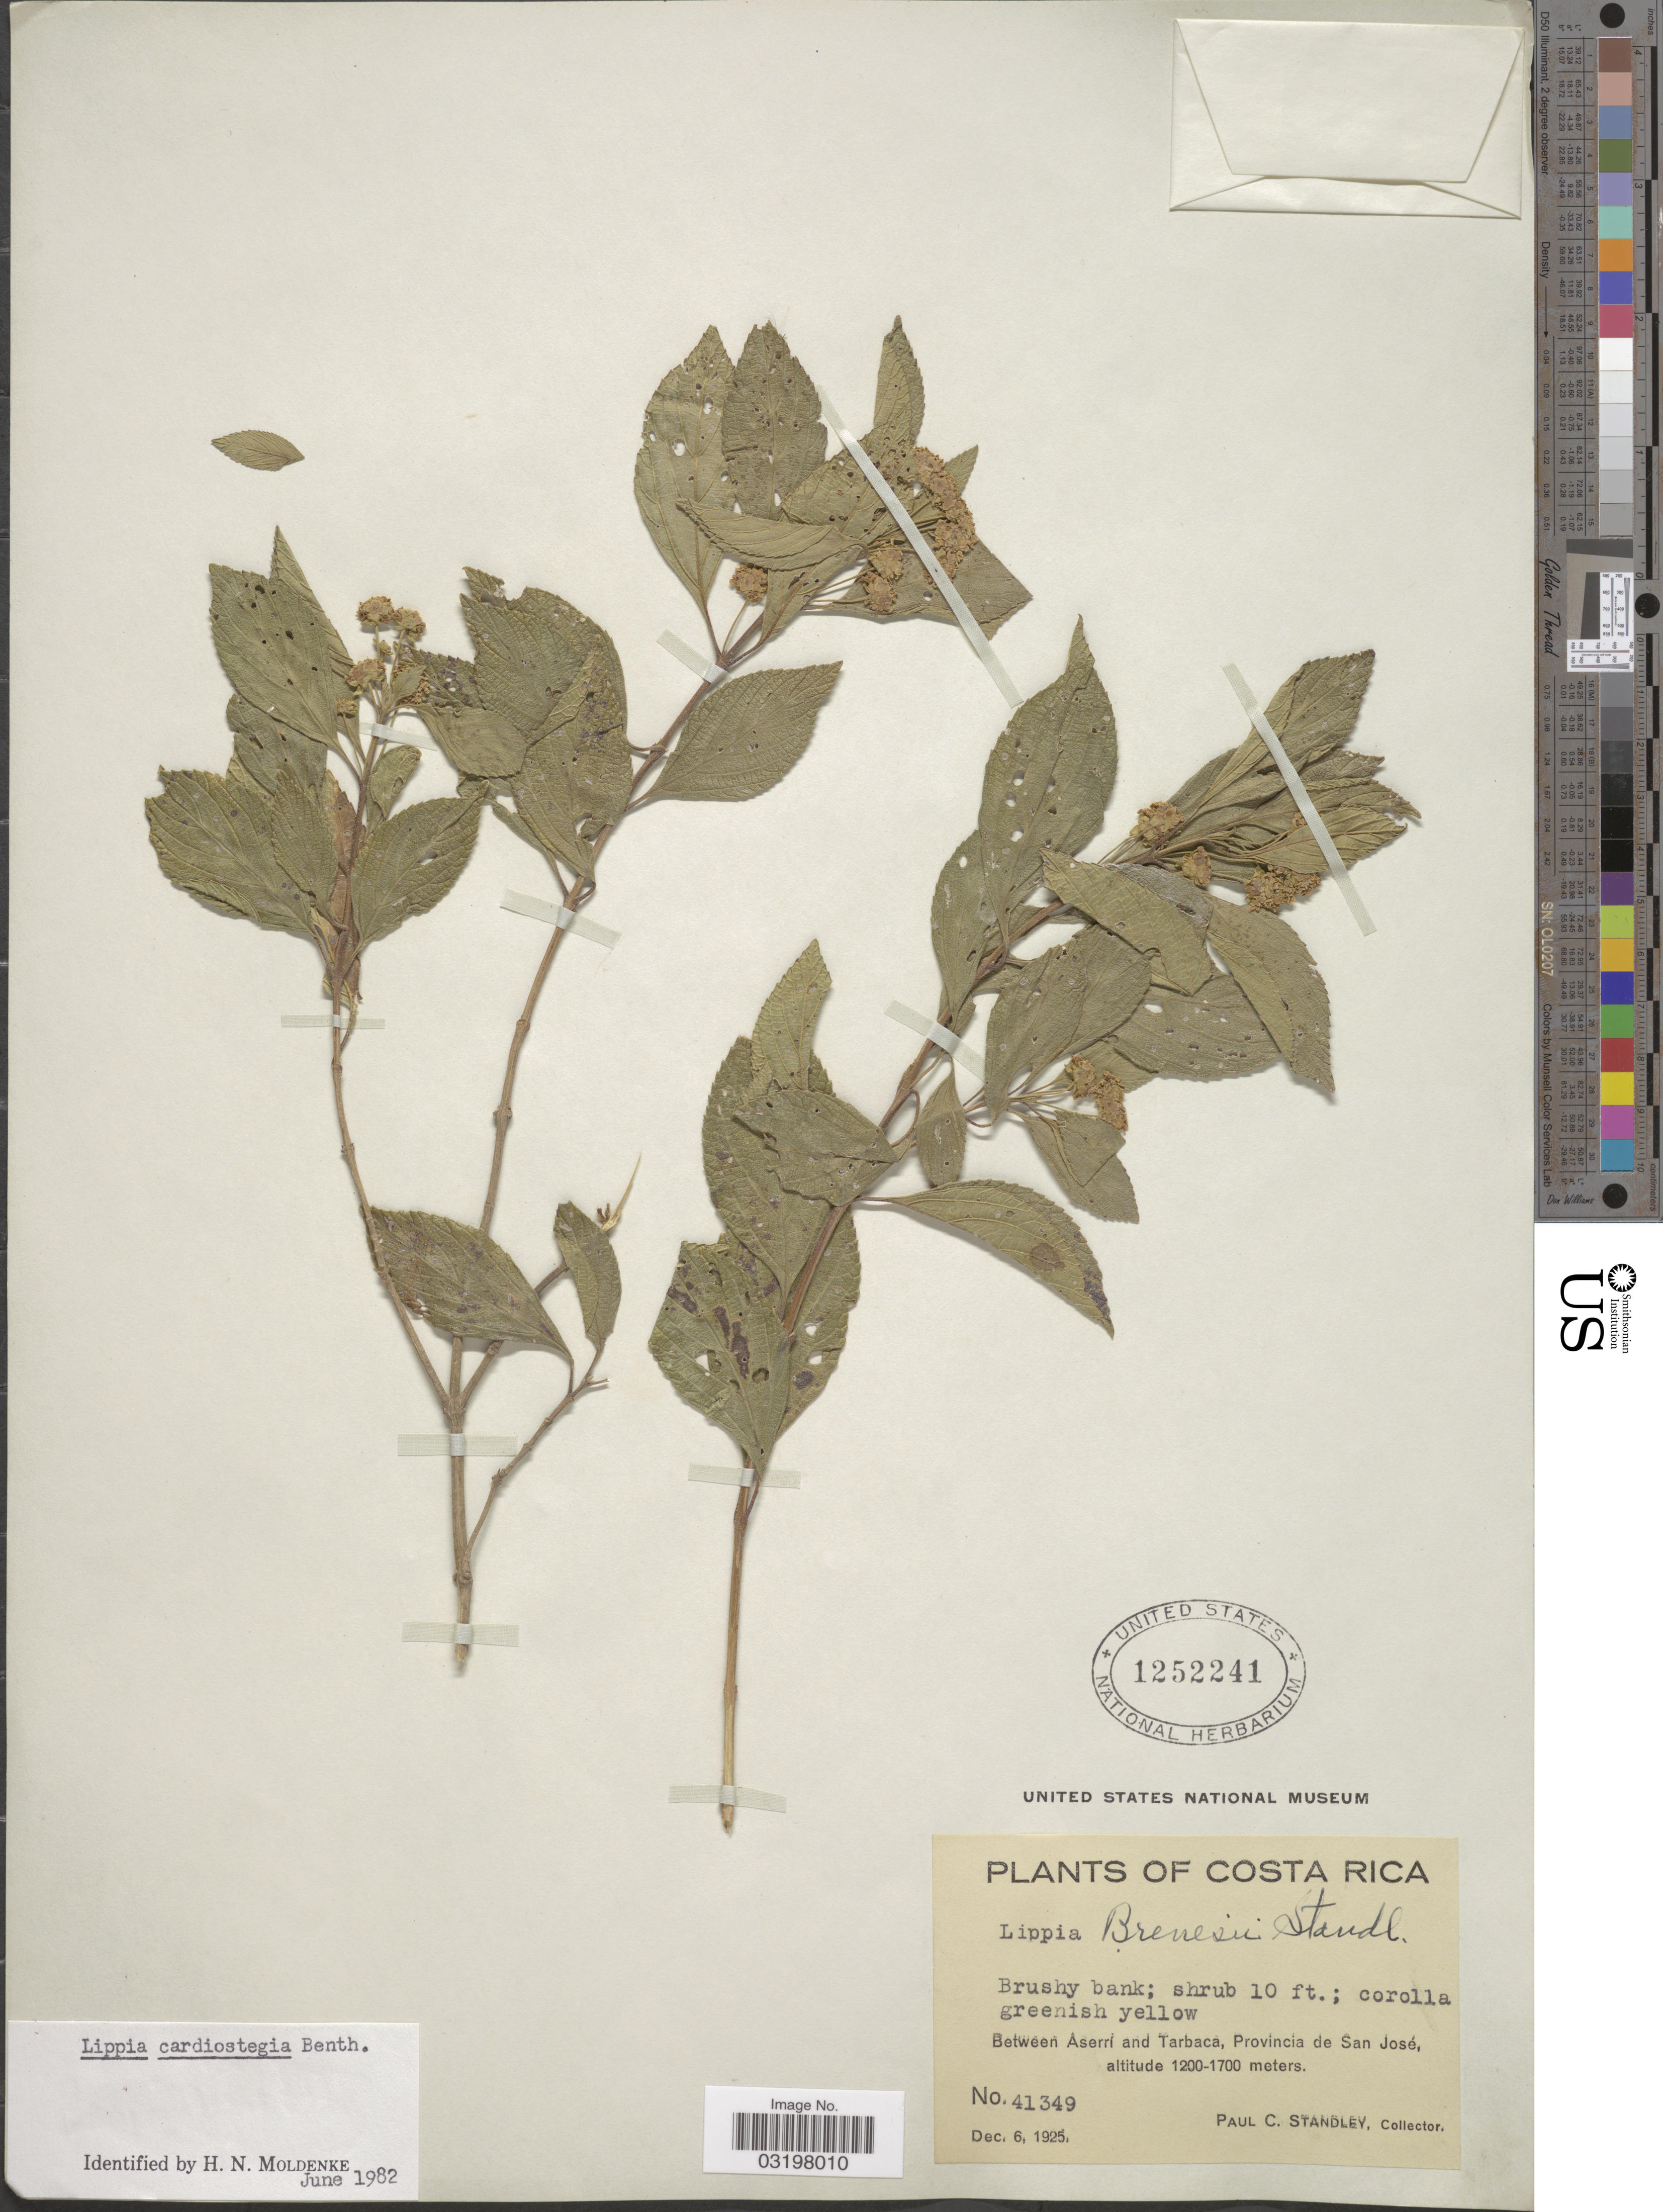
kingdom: Plantae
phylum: Tracheophyta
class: Magnoliopsida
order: Lamiales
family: Verbenaceae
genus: Lippia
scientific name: Lippia cardiostegia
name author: Benth.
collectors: P. C. Standley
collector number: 41349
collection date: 1925-12-06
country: Costa Rica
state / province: San José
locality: Between Aserrí and Tarbaca, Provincia de San José.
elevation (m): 1200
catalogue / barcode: US 1252241